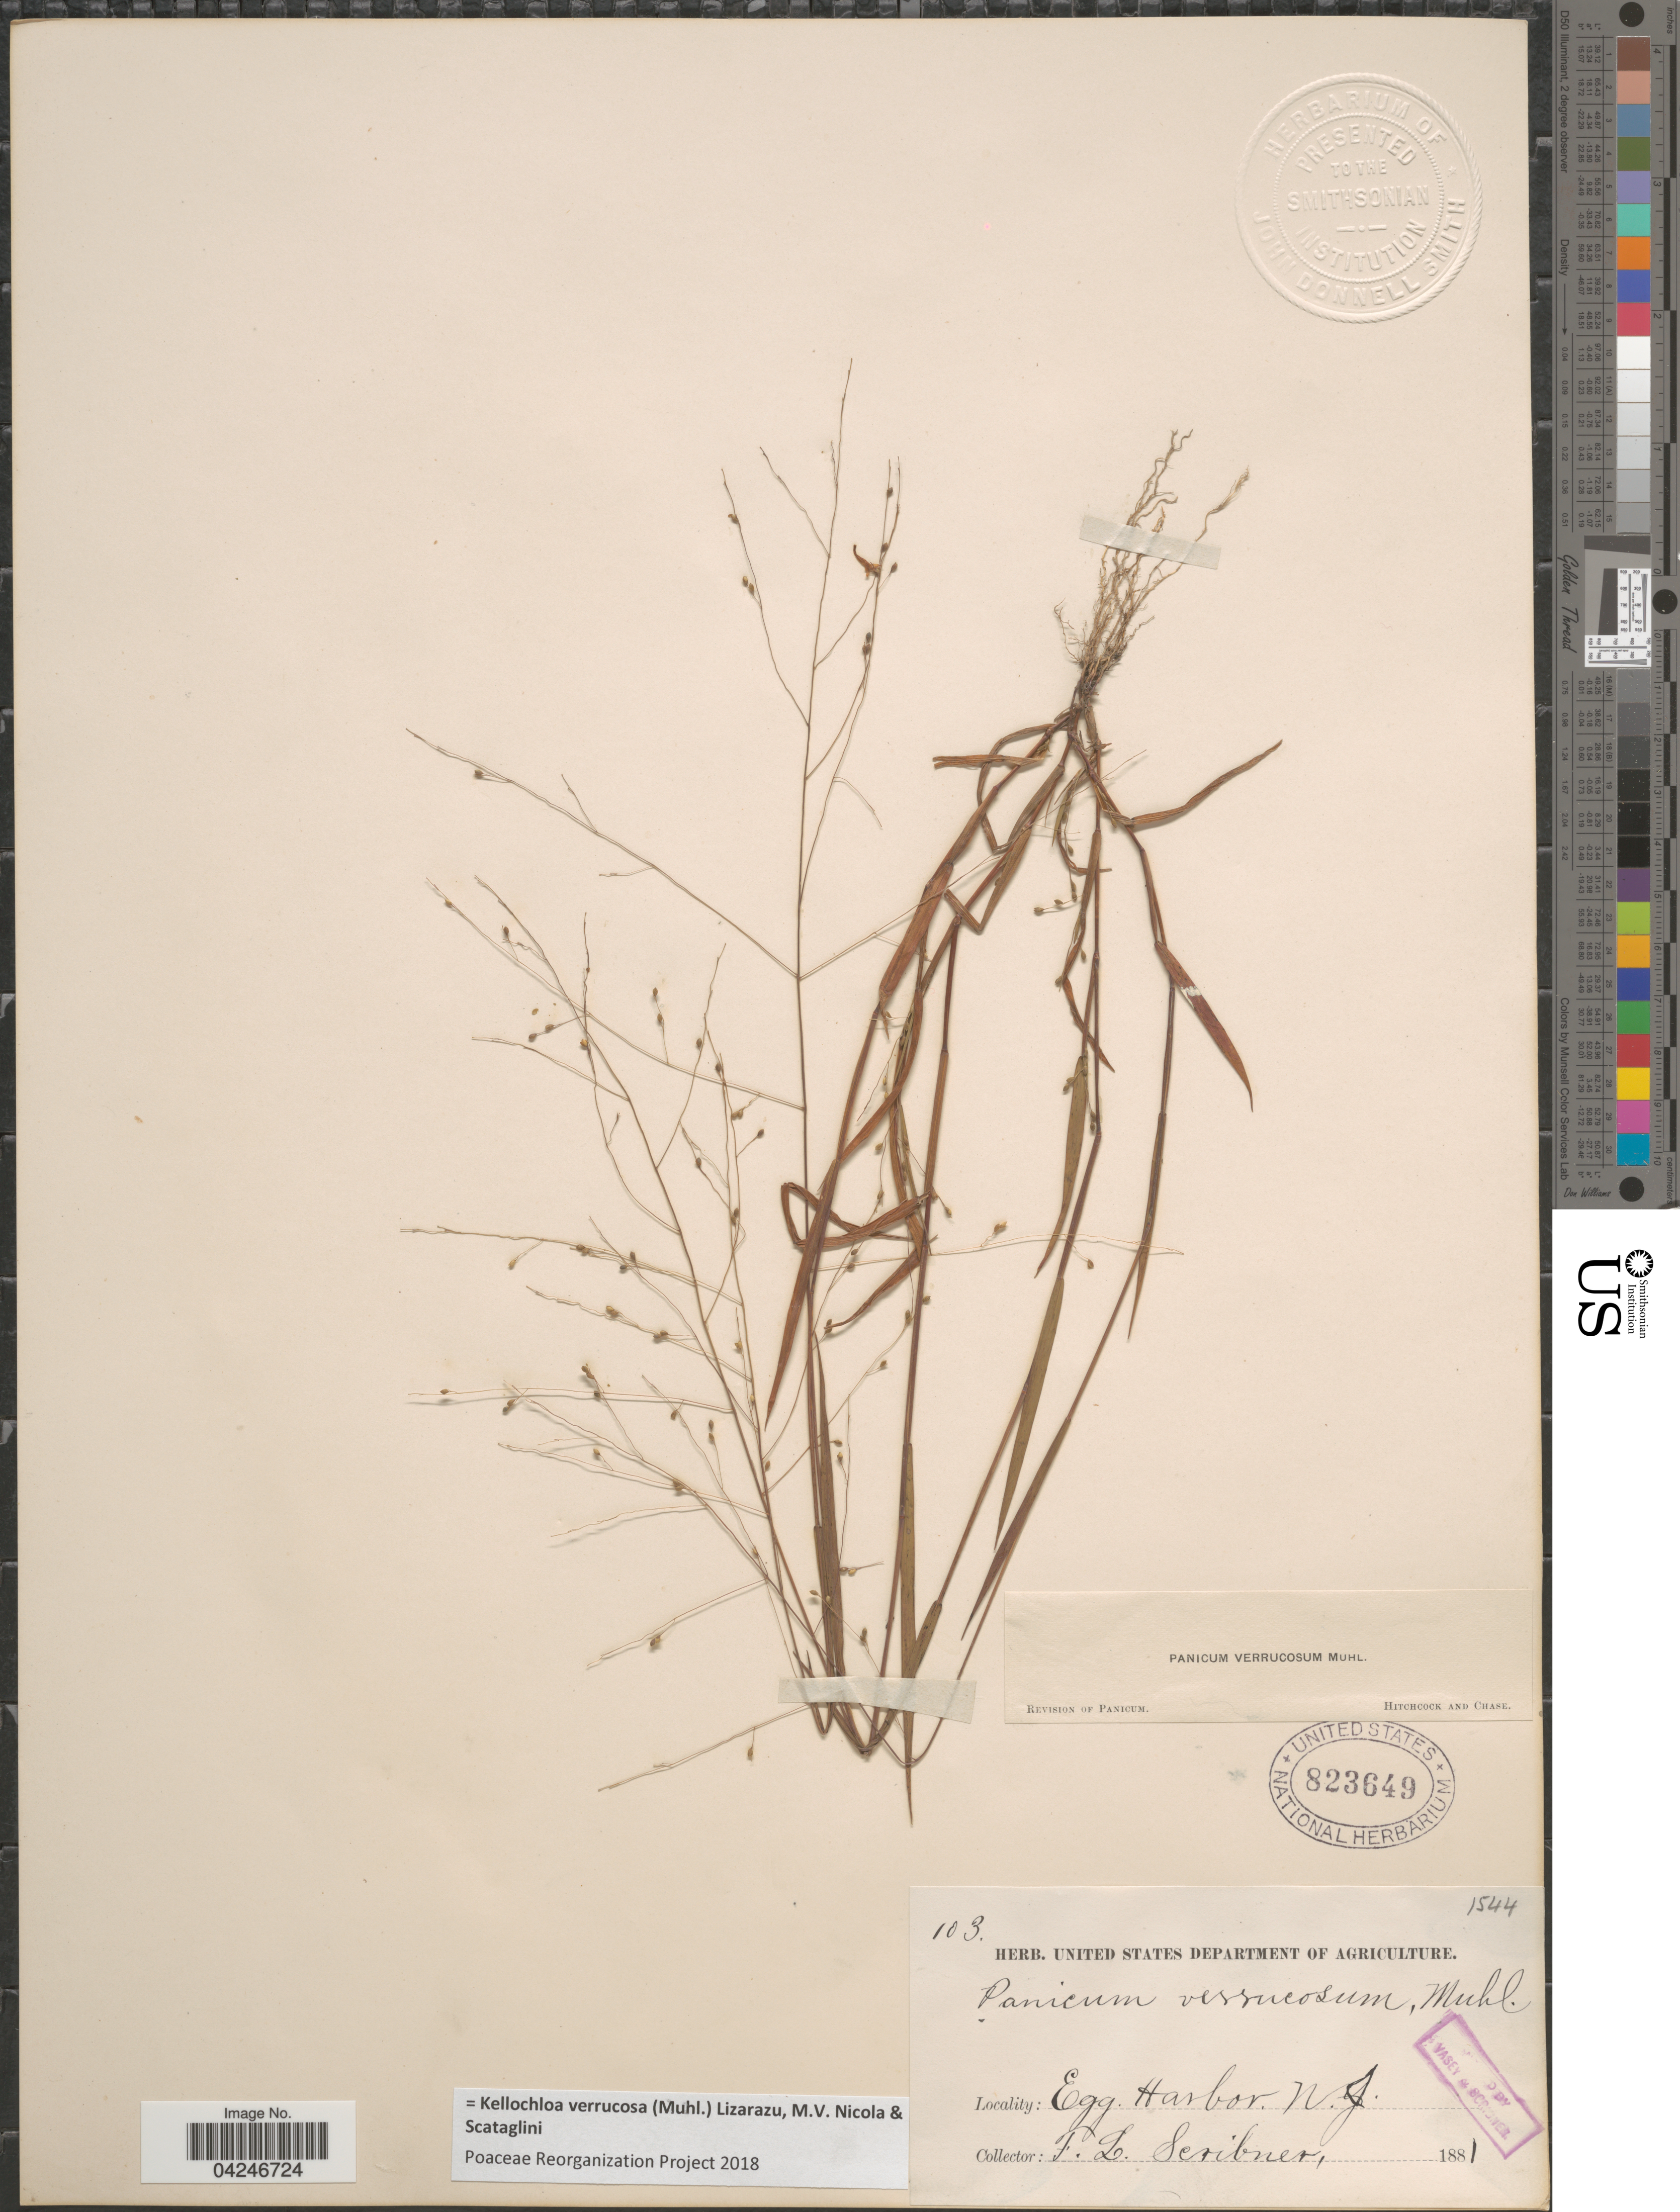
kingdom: Plantae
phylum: Tracheophyta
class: Liliopsida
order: Poales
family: Poaceae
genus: Kellochloa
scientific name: Kellochloa verrucosa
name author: (Muhl.) Lizarazu et al.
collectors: F. L. Scribner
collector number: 103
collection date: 1881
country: United States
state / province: New Jersey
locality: Egg. Harbor.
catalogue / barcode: US 823649